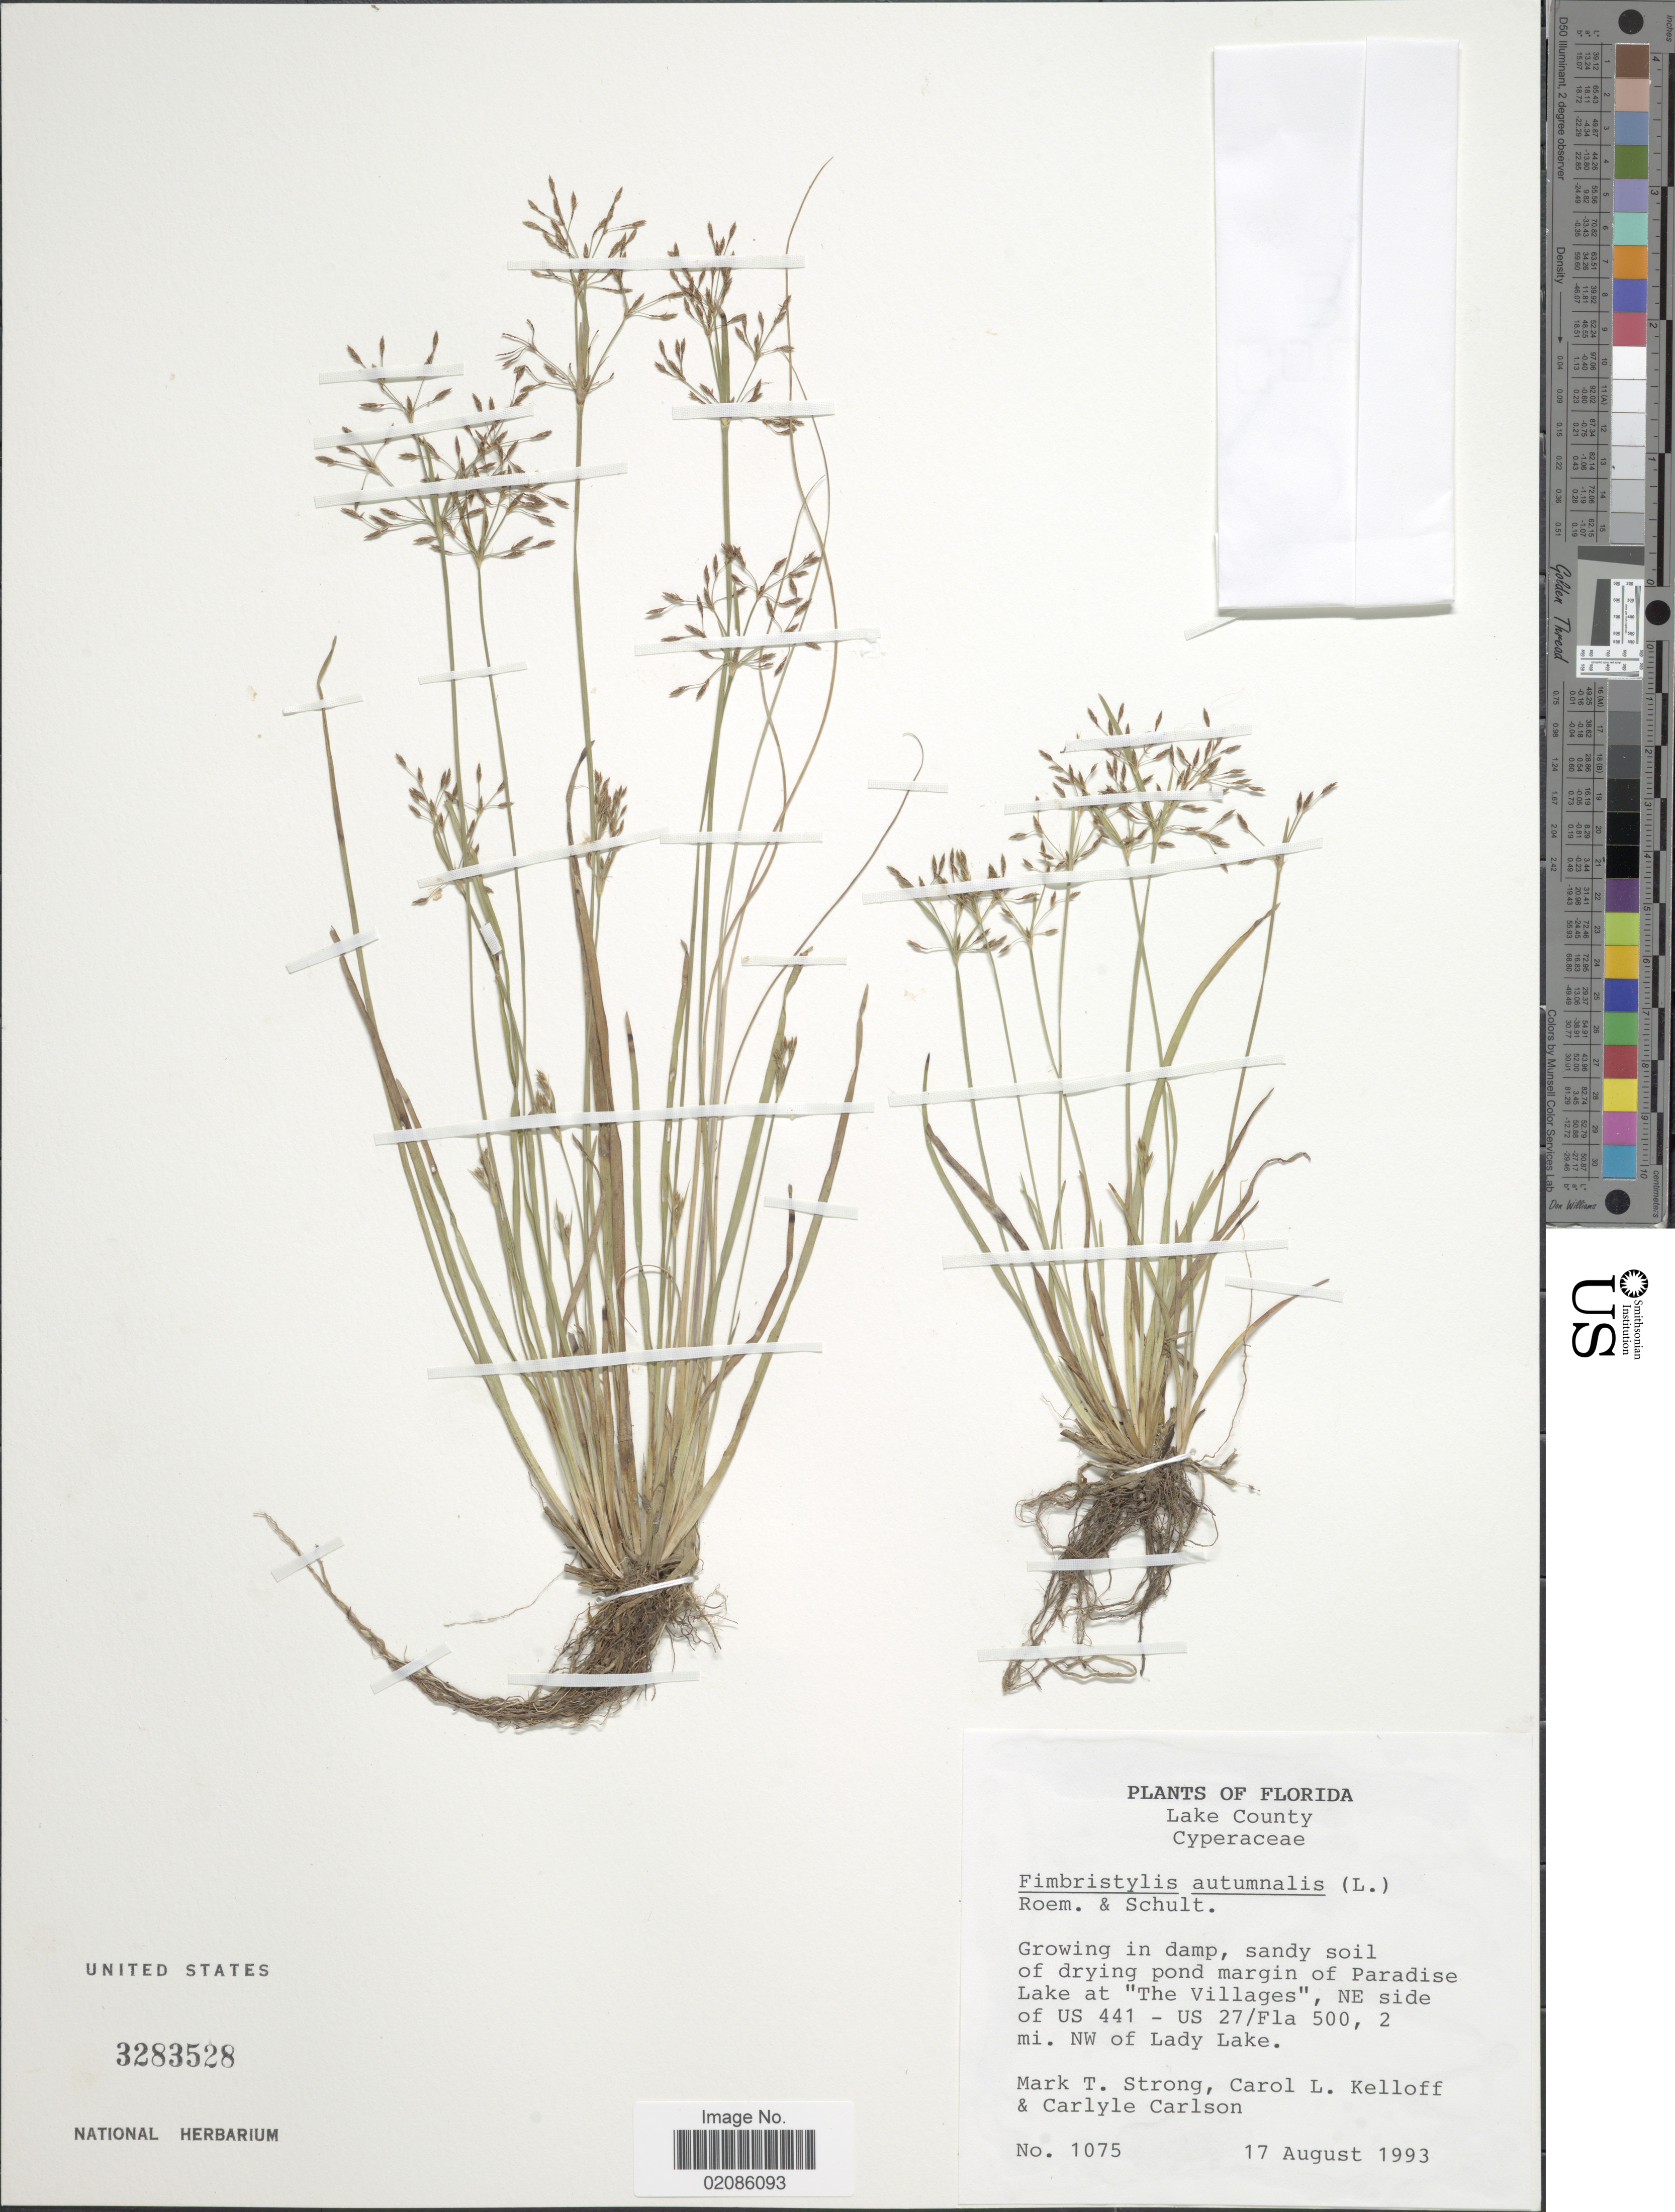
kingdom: Plantae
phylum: Tracheophyta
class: Liliopsida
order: Poales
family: Cyperaceae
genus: Fimbristylis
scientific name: Fimbristylis autumnalis (L.) Roem. & Schult.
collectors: M. T. Strong, C. L. Kelloff & C. Carlson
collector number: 1075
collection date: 1993-08-17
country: United States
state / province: Florida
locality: Lake County. Growing in damp, sandy soil of drying pond margin of Paradise Lake at "The Villages", NE side of US 441 - US 27/Fla 500, 2 mi. NW of Lady Lake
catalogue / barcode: US 3283528